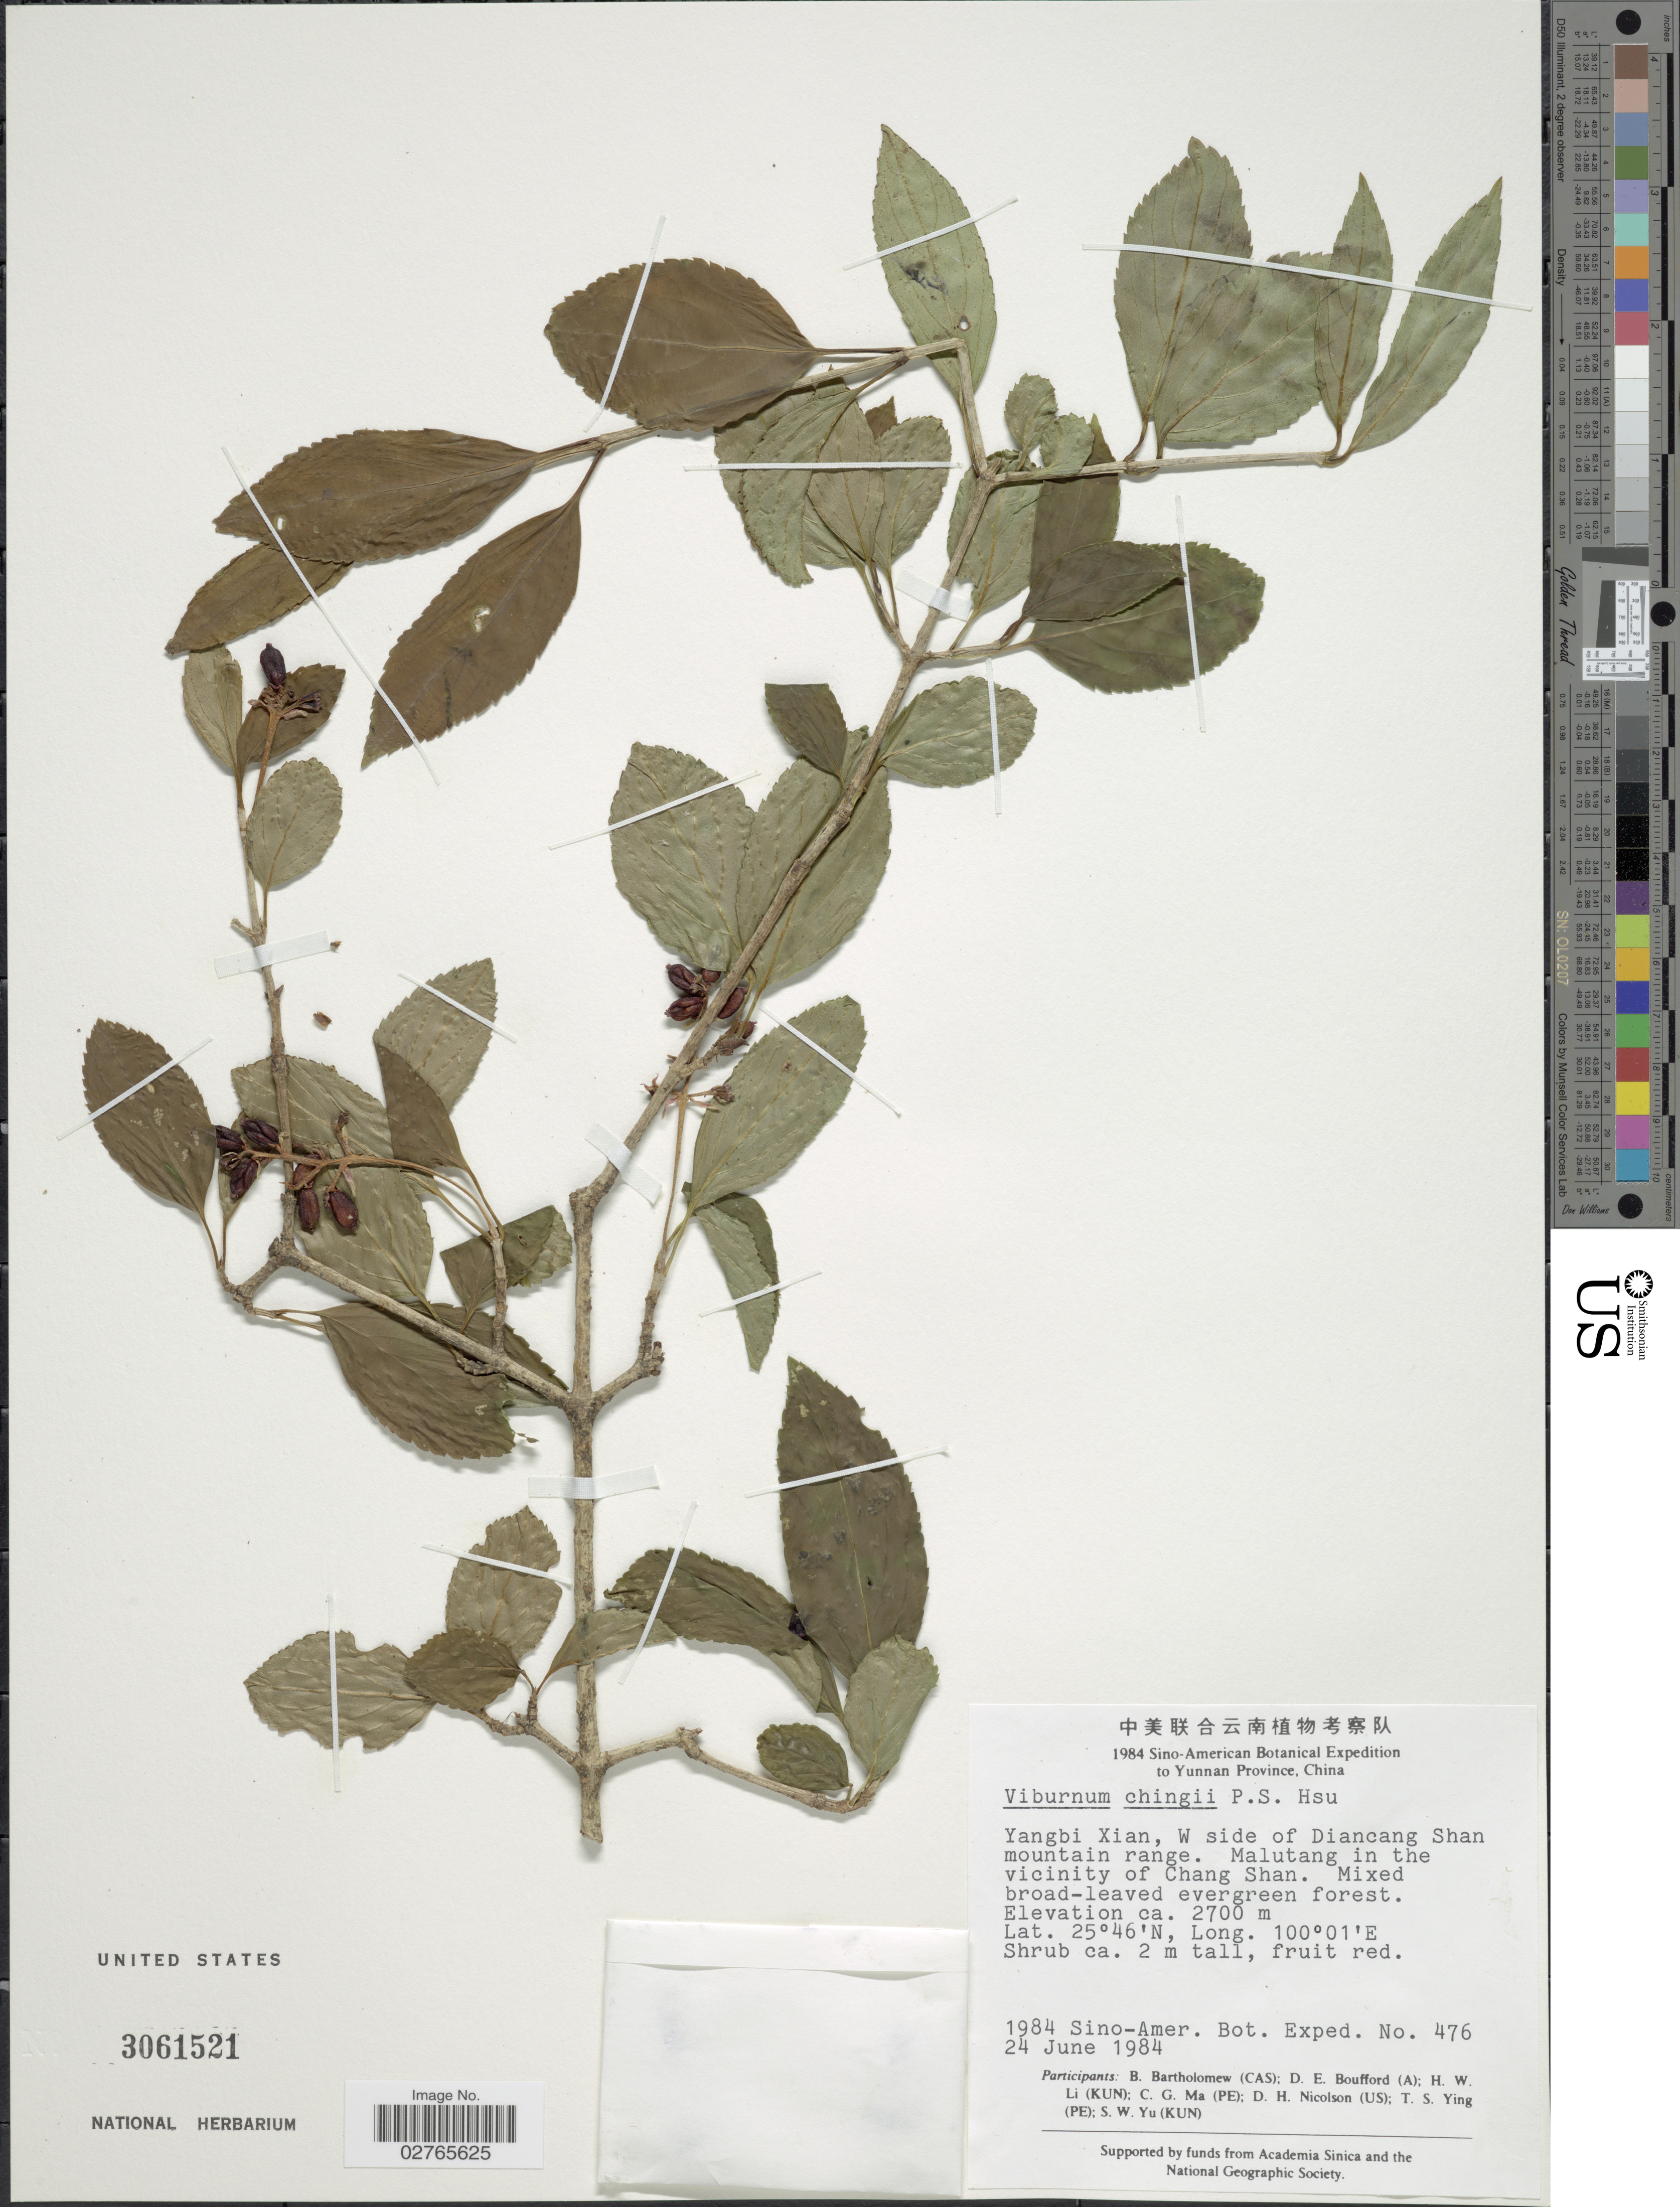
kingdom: Plantae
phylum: Tracheophyta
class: Magnoliopsida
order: Dipsacales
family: Viburnaceae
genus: Viburnum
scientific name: Viburnum chingii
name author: P.S. Hsu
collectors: Sino-Amer. Bot. Exped. 1984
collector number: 476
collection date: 1984-06-24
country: China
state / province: Yunnan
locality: Yunnan Province, Yangbi Xian, W side of Diancang Shan mountain range. Malutang in the vicinity of Chang Shan.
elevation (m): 2700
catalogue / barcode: US 3061521